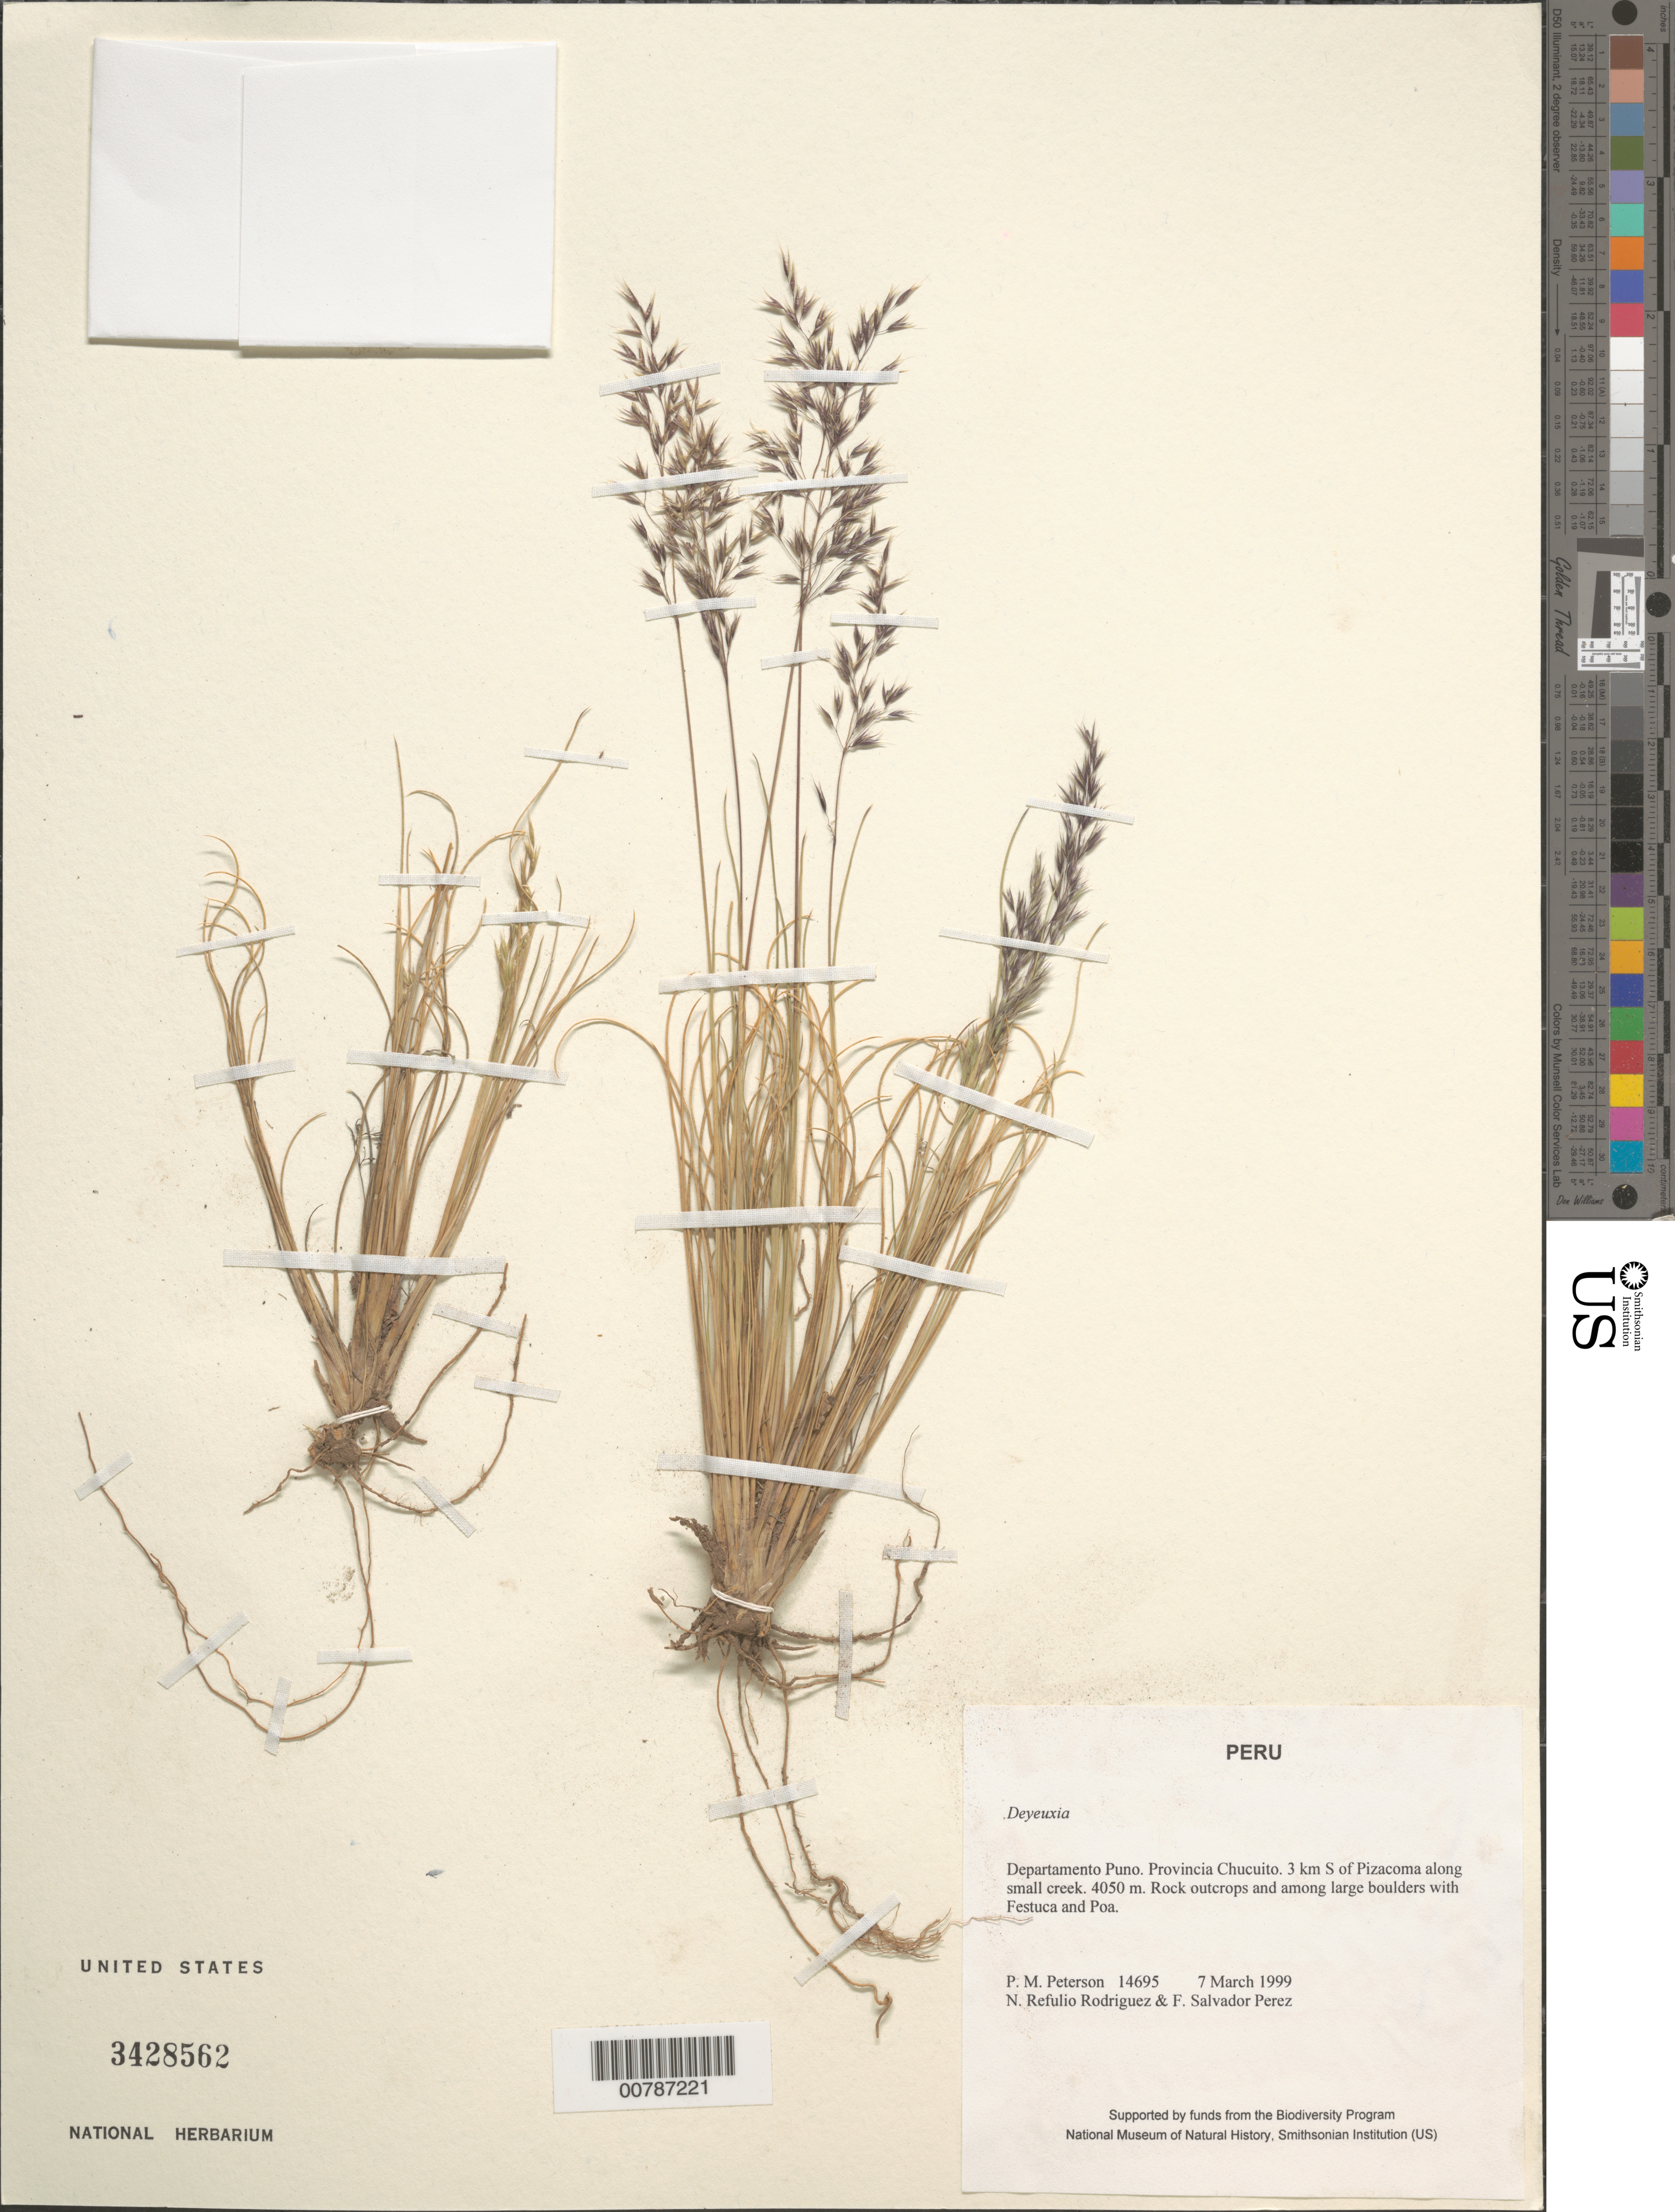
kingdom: Plantae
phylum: Tracheophyta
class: Liliopsida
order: Poales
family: Poaceae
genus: Calamagrostis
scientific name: Calamagrostis sp.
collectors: P. M. Peterson, N. Refulio-Rodríguez & F. Salvador Perez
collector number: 14695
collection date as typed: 07 Mar 1999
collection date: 1999-03-07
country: Peru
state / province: Puno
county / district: Chucuito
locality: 3 km S of Pizacoma along small creek.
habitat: Rock outcrops and among large boulders with Festuca and Poa.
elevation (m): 4050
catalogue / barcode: US 3428562